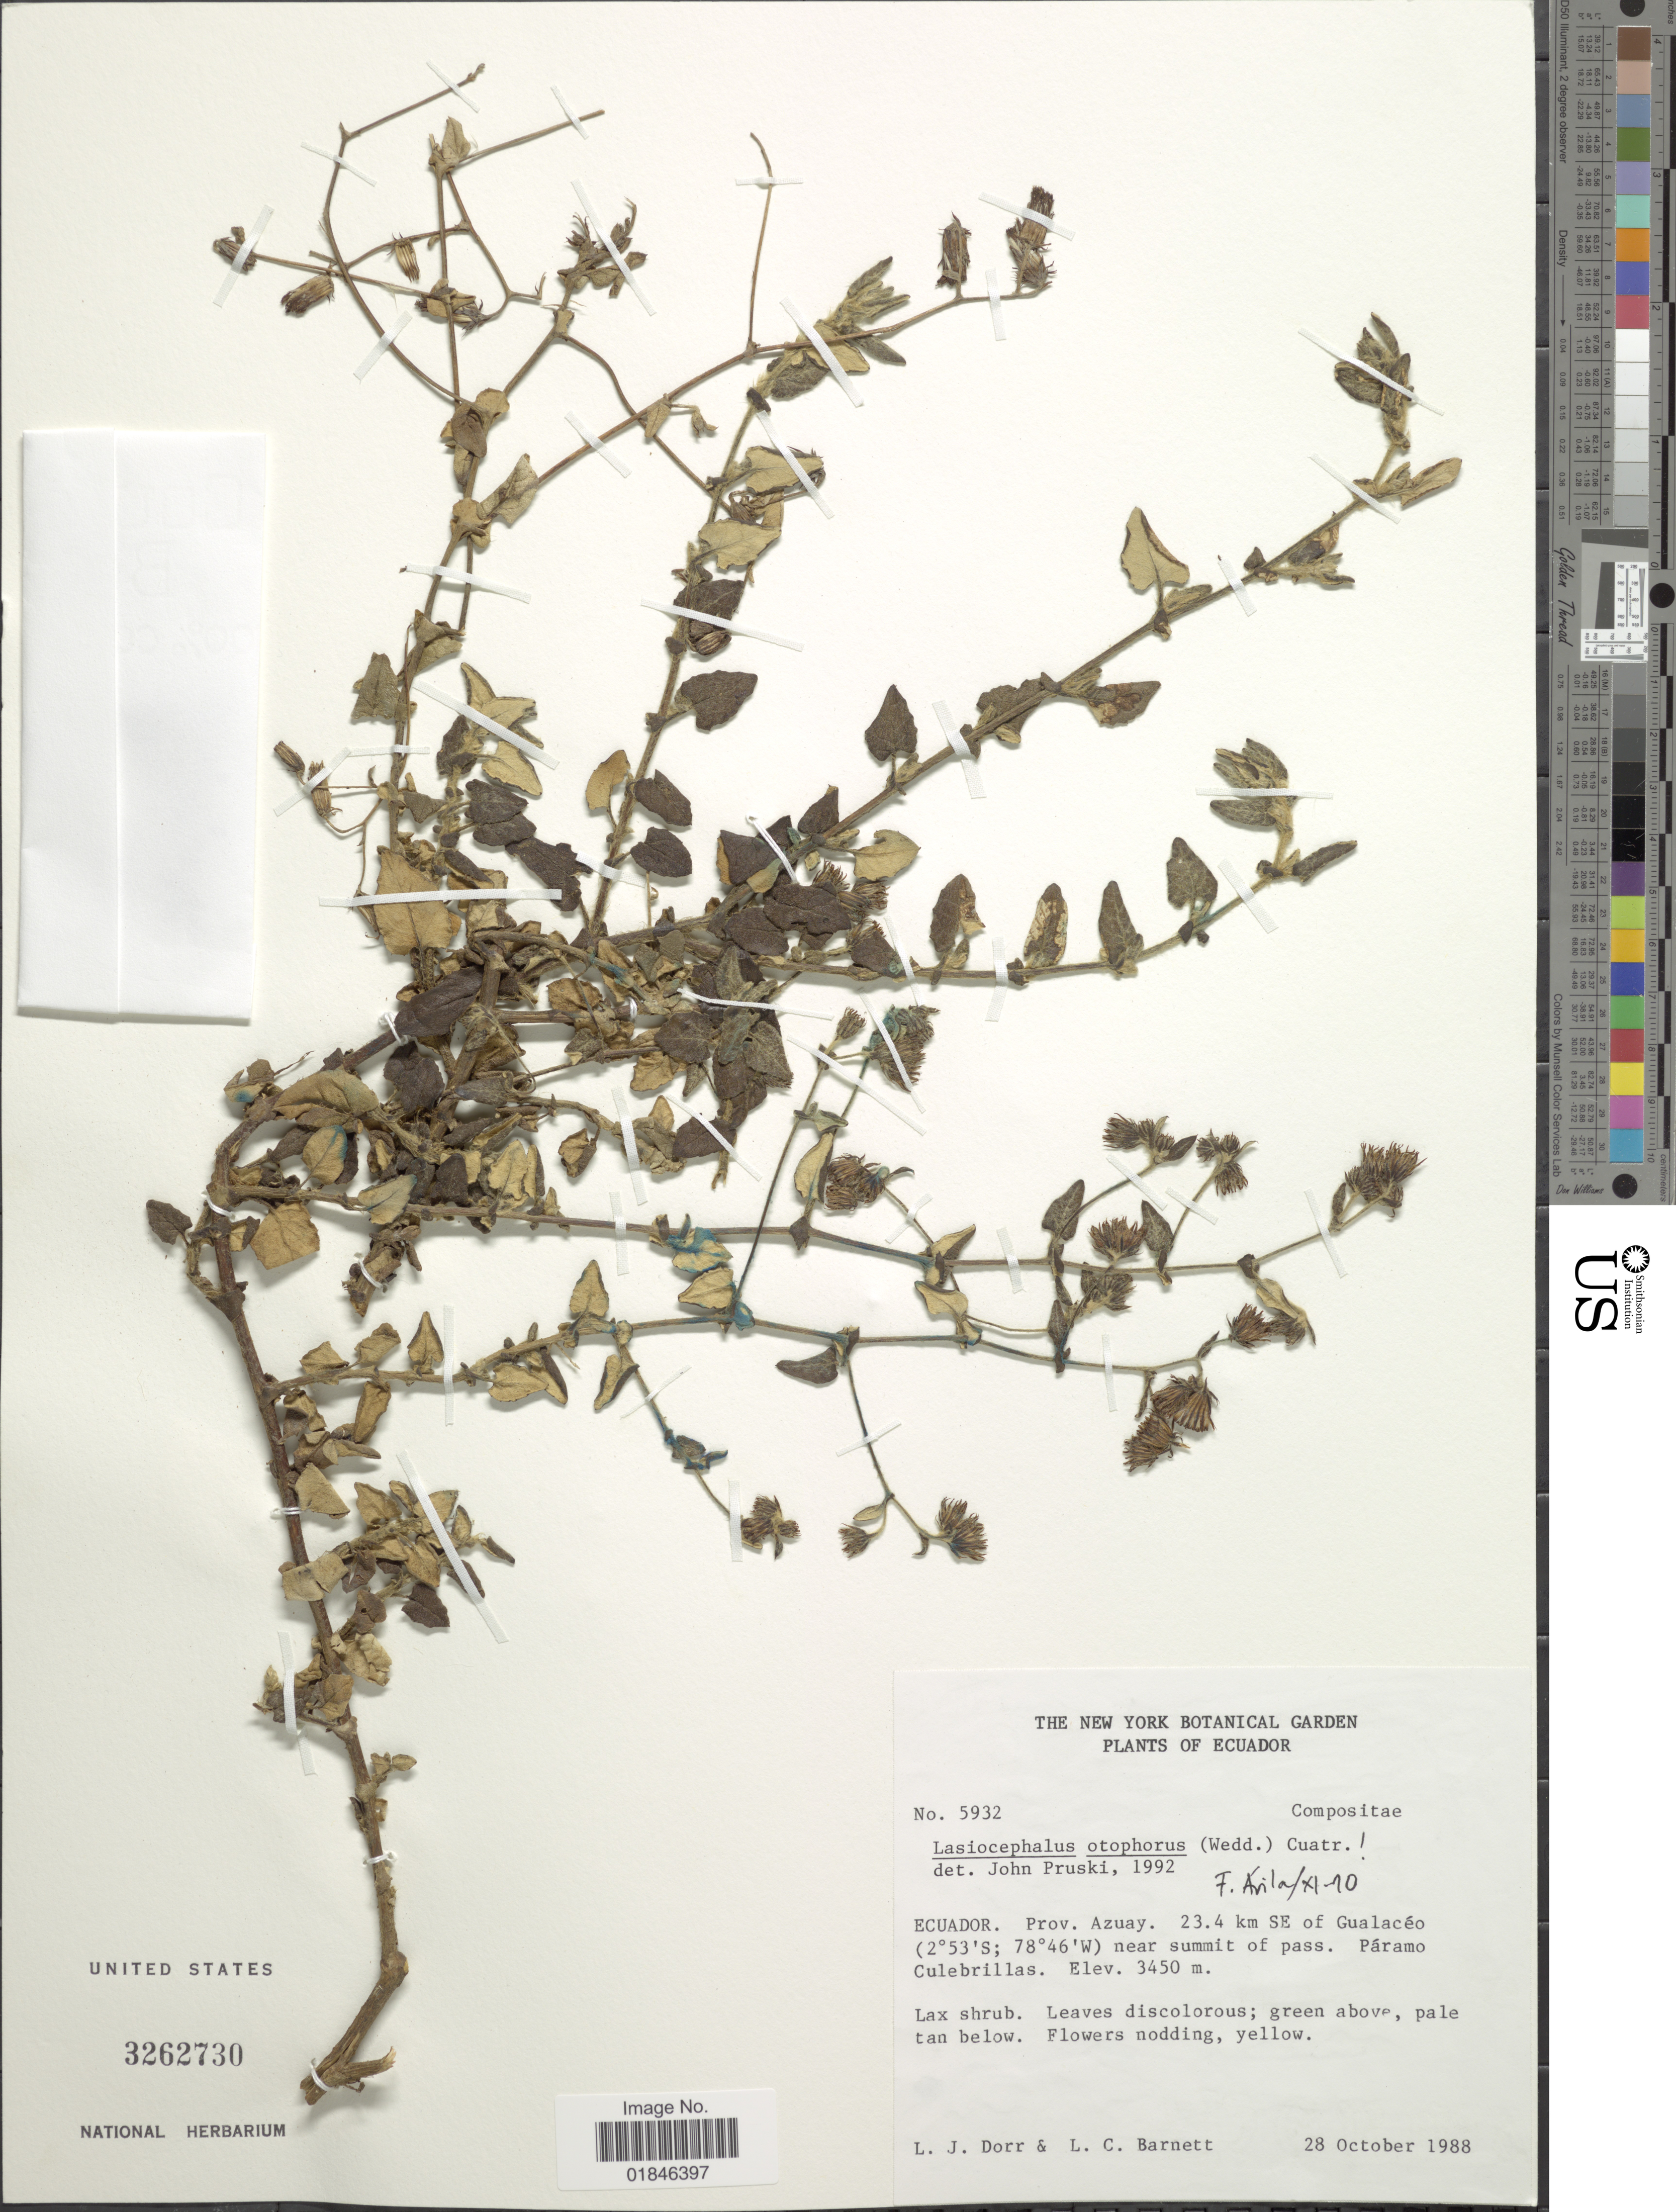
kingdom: Plantae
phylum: Tracheophyta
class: Magnoliopsida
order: Asterales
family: Asteraceae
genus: Senecio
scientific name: Senecio otophorus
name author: Wedd.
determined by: Salomon, Luciana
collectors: L. J. Dorr & L. C. Barnett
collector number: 5932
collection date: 1988-10-28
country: Ecuador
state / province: Azuay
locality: Ecuador: Prov. Azuay, 23.4 km SE of Gualaceo near summit of pass. Paramo Culebrillas.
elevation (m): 3450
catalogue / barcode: US 3262730